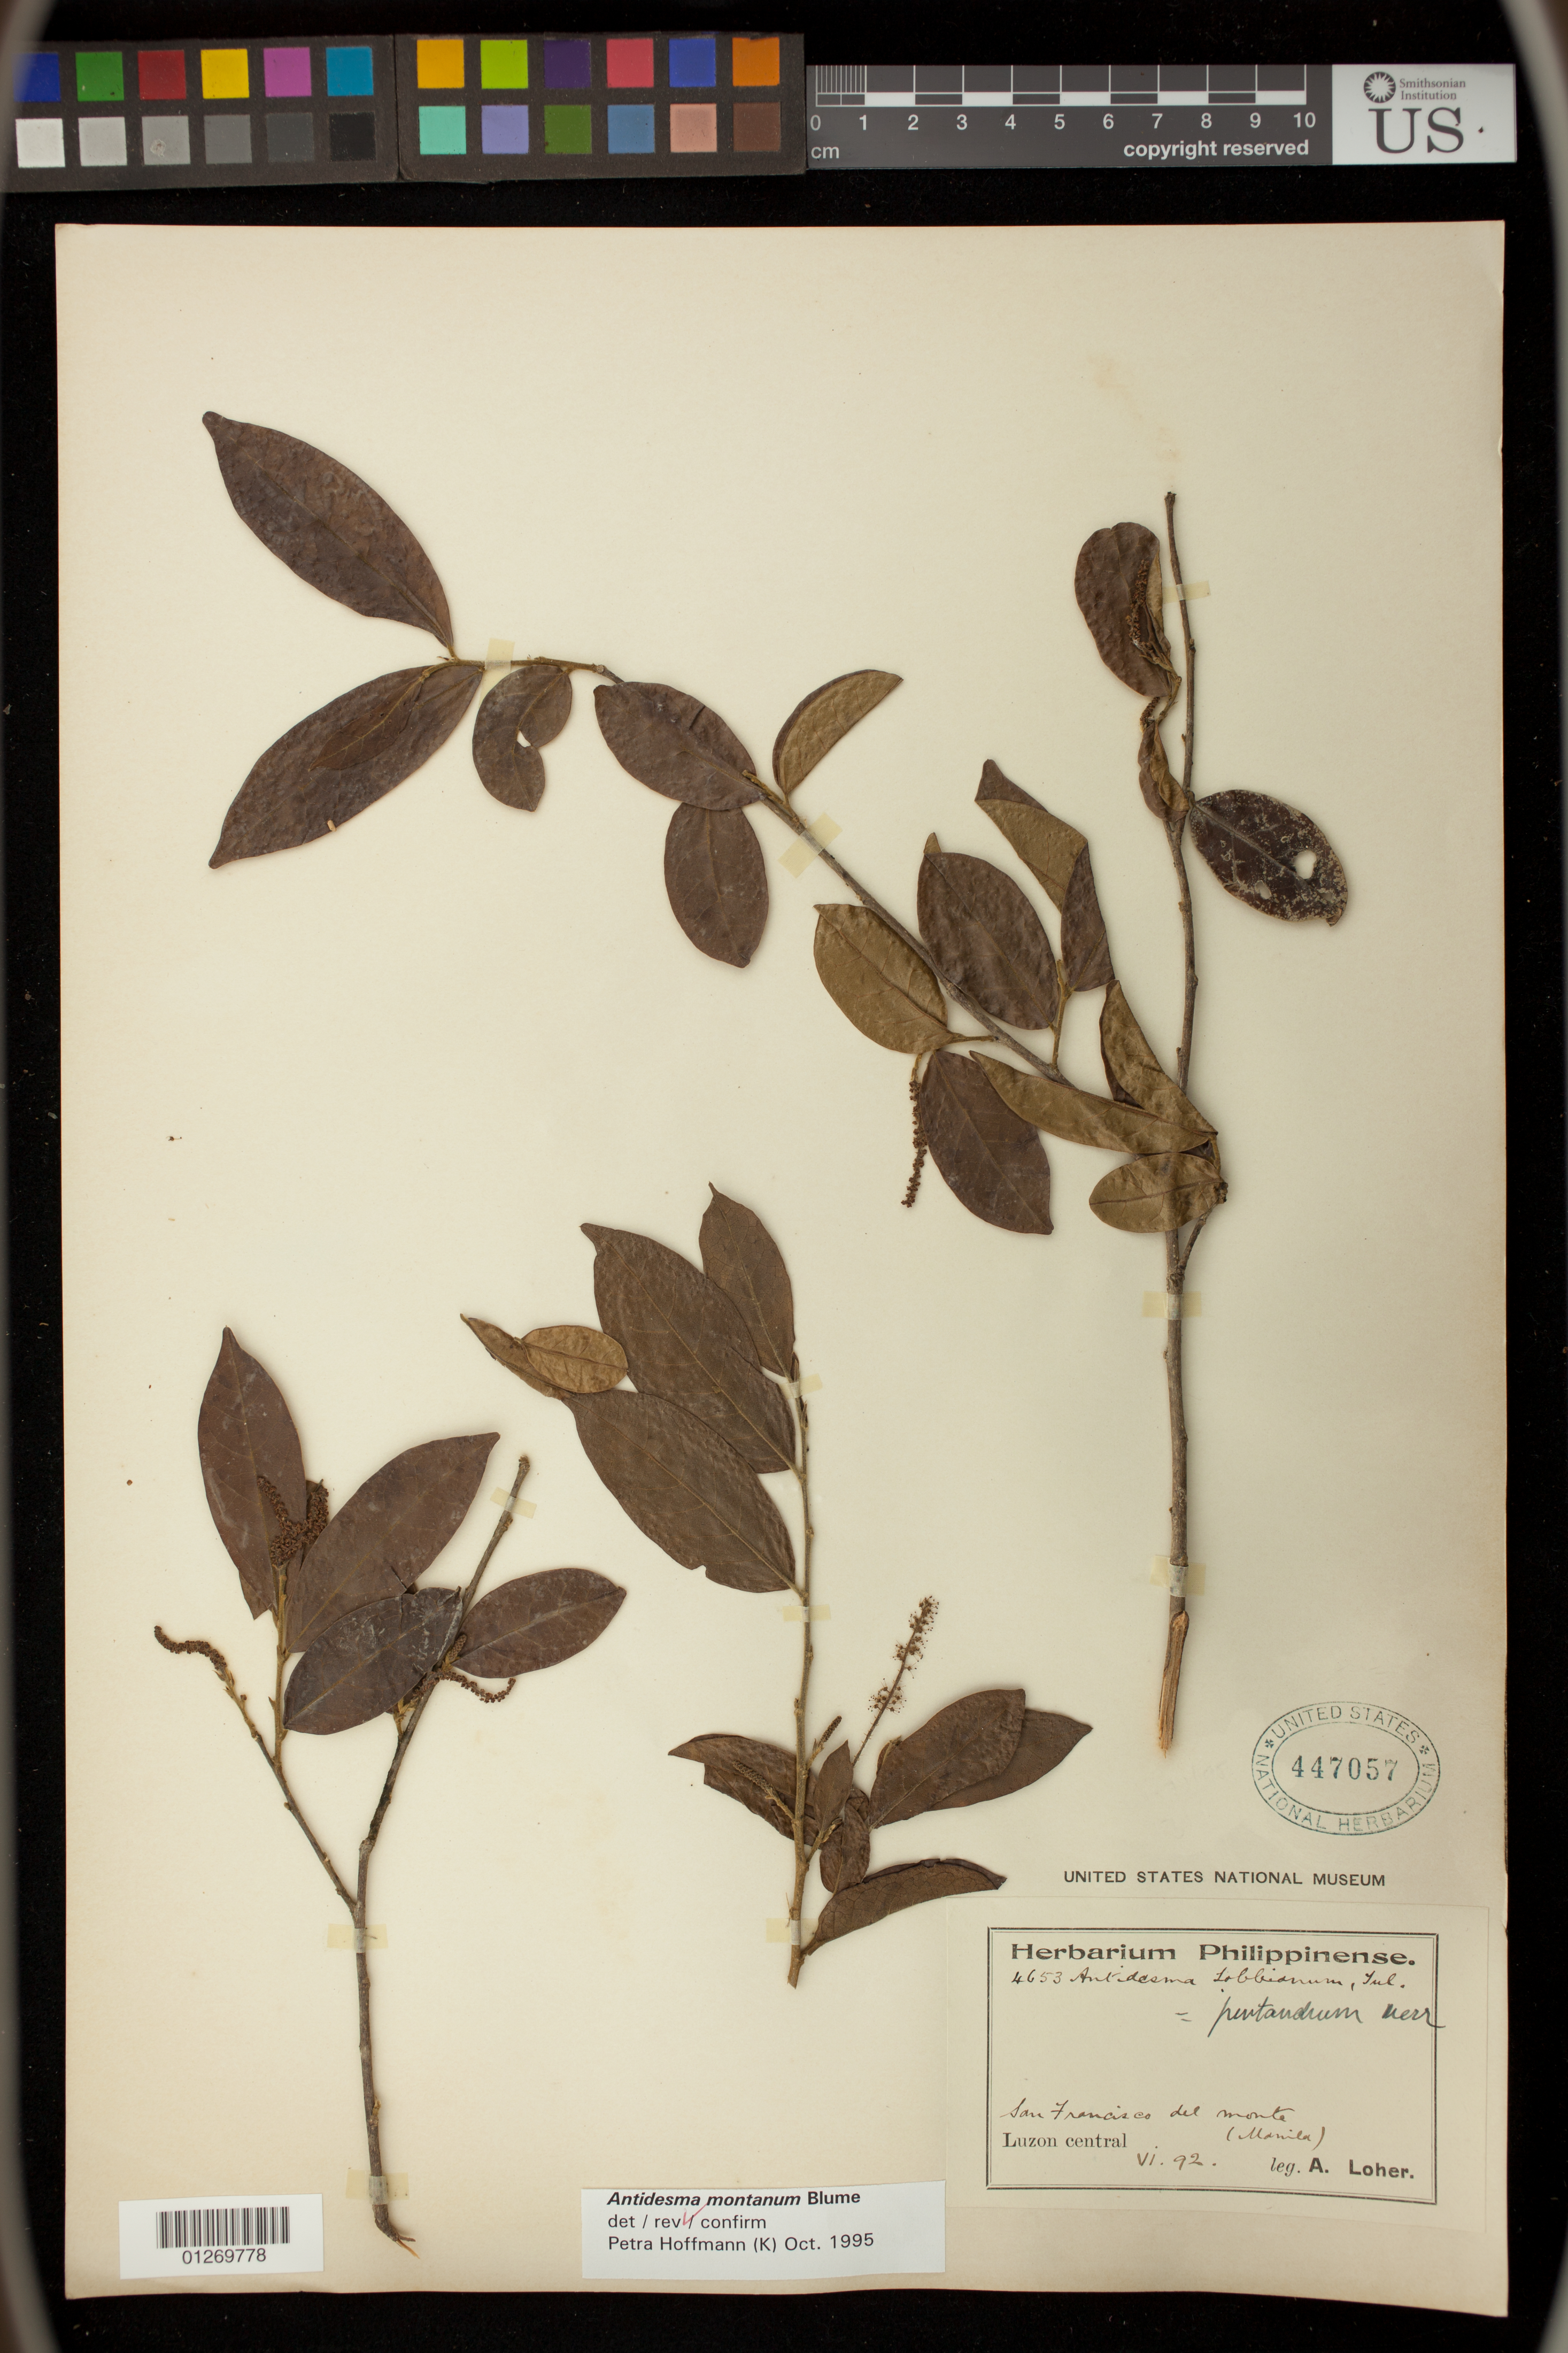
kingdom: Plantae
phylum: Tracheophyta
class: Magnoliopsida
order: Malpighiales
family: Phyllanthaceae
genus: Antidesma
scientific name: Antidesma montanum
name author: Blume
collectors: A. Loher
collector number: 4653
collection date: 1992-06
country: Philippines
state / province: Central Luzon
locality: San Francisco del Monte (Manila)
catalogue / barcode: US 447057